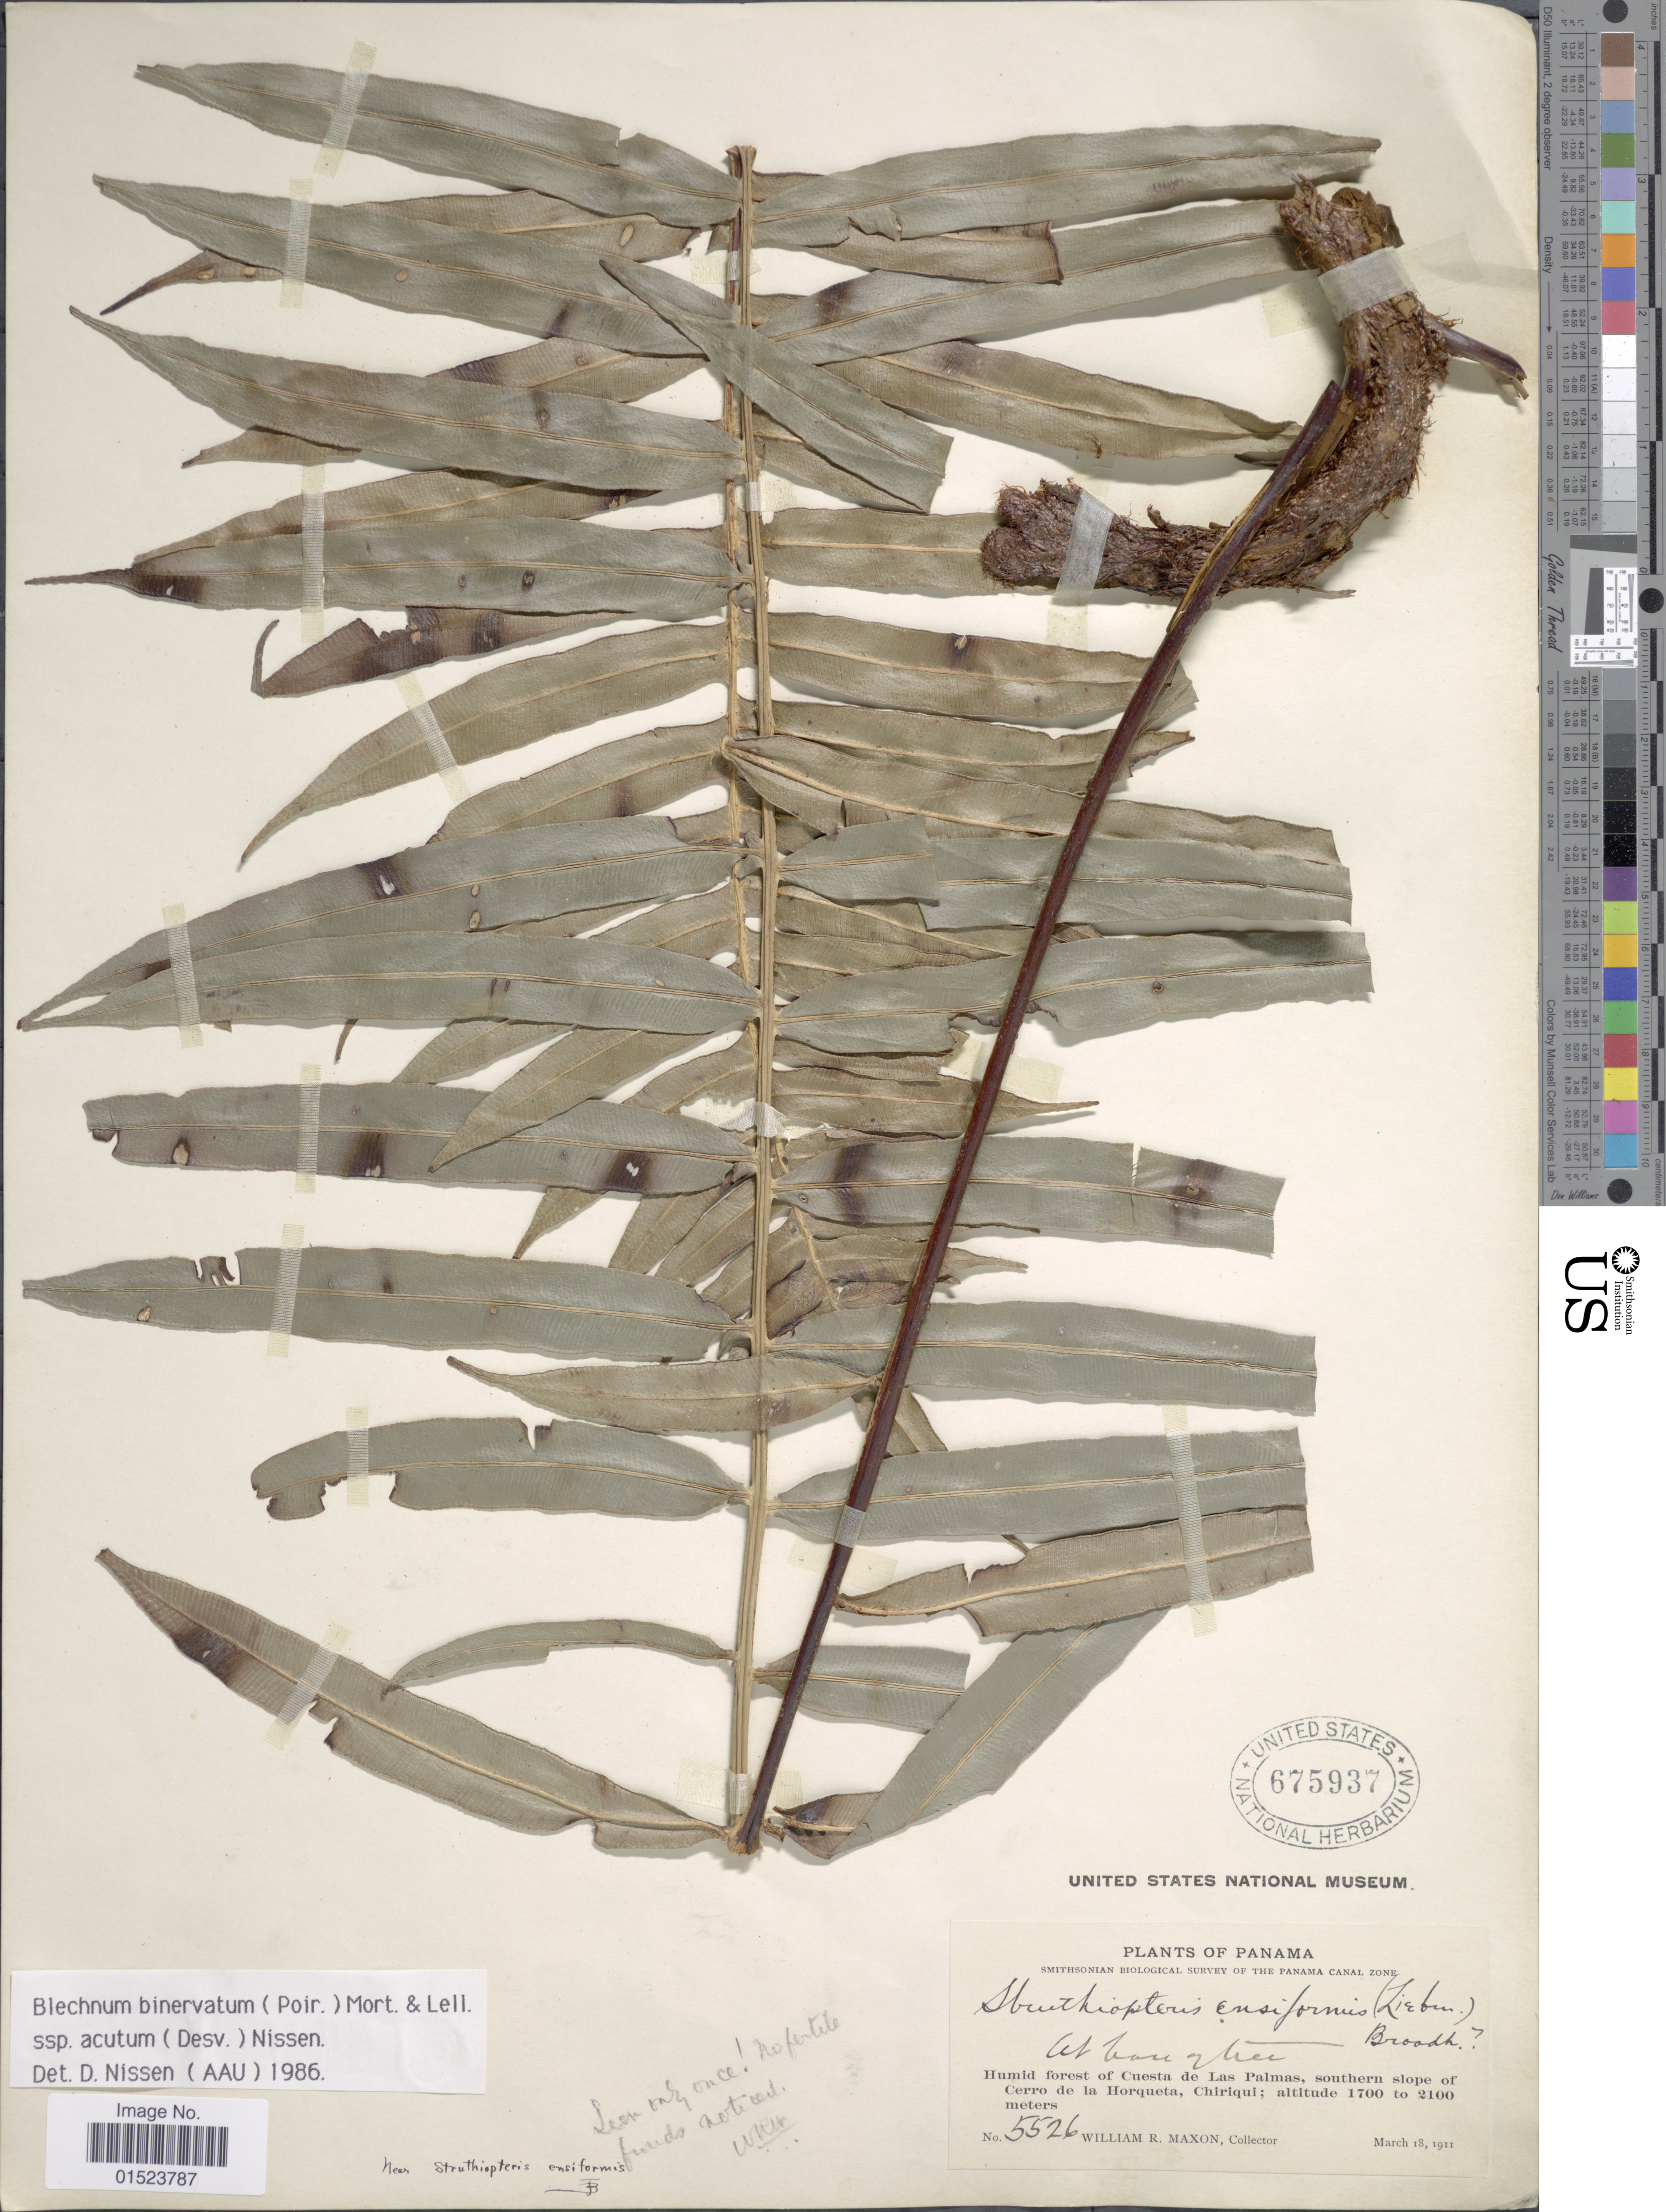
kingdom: Plantae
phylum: Tracheophyta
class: Polypodiopsida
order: Polypodiales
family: Blechnaceae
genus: Blechnum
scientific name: Blechnum ensiforme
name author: (Liebm.) C. Chr.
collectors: W. R. Maxon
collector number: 5526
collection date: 1911-03-18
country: Panama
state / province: Chiriqui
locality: Humid forest of Cuesta de Las Palmas, southern slope of Cerro de la Horqueta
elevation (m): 1700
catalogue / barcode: US 675937